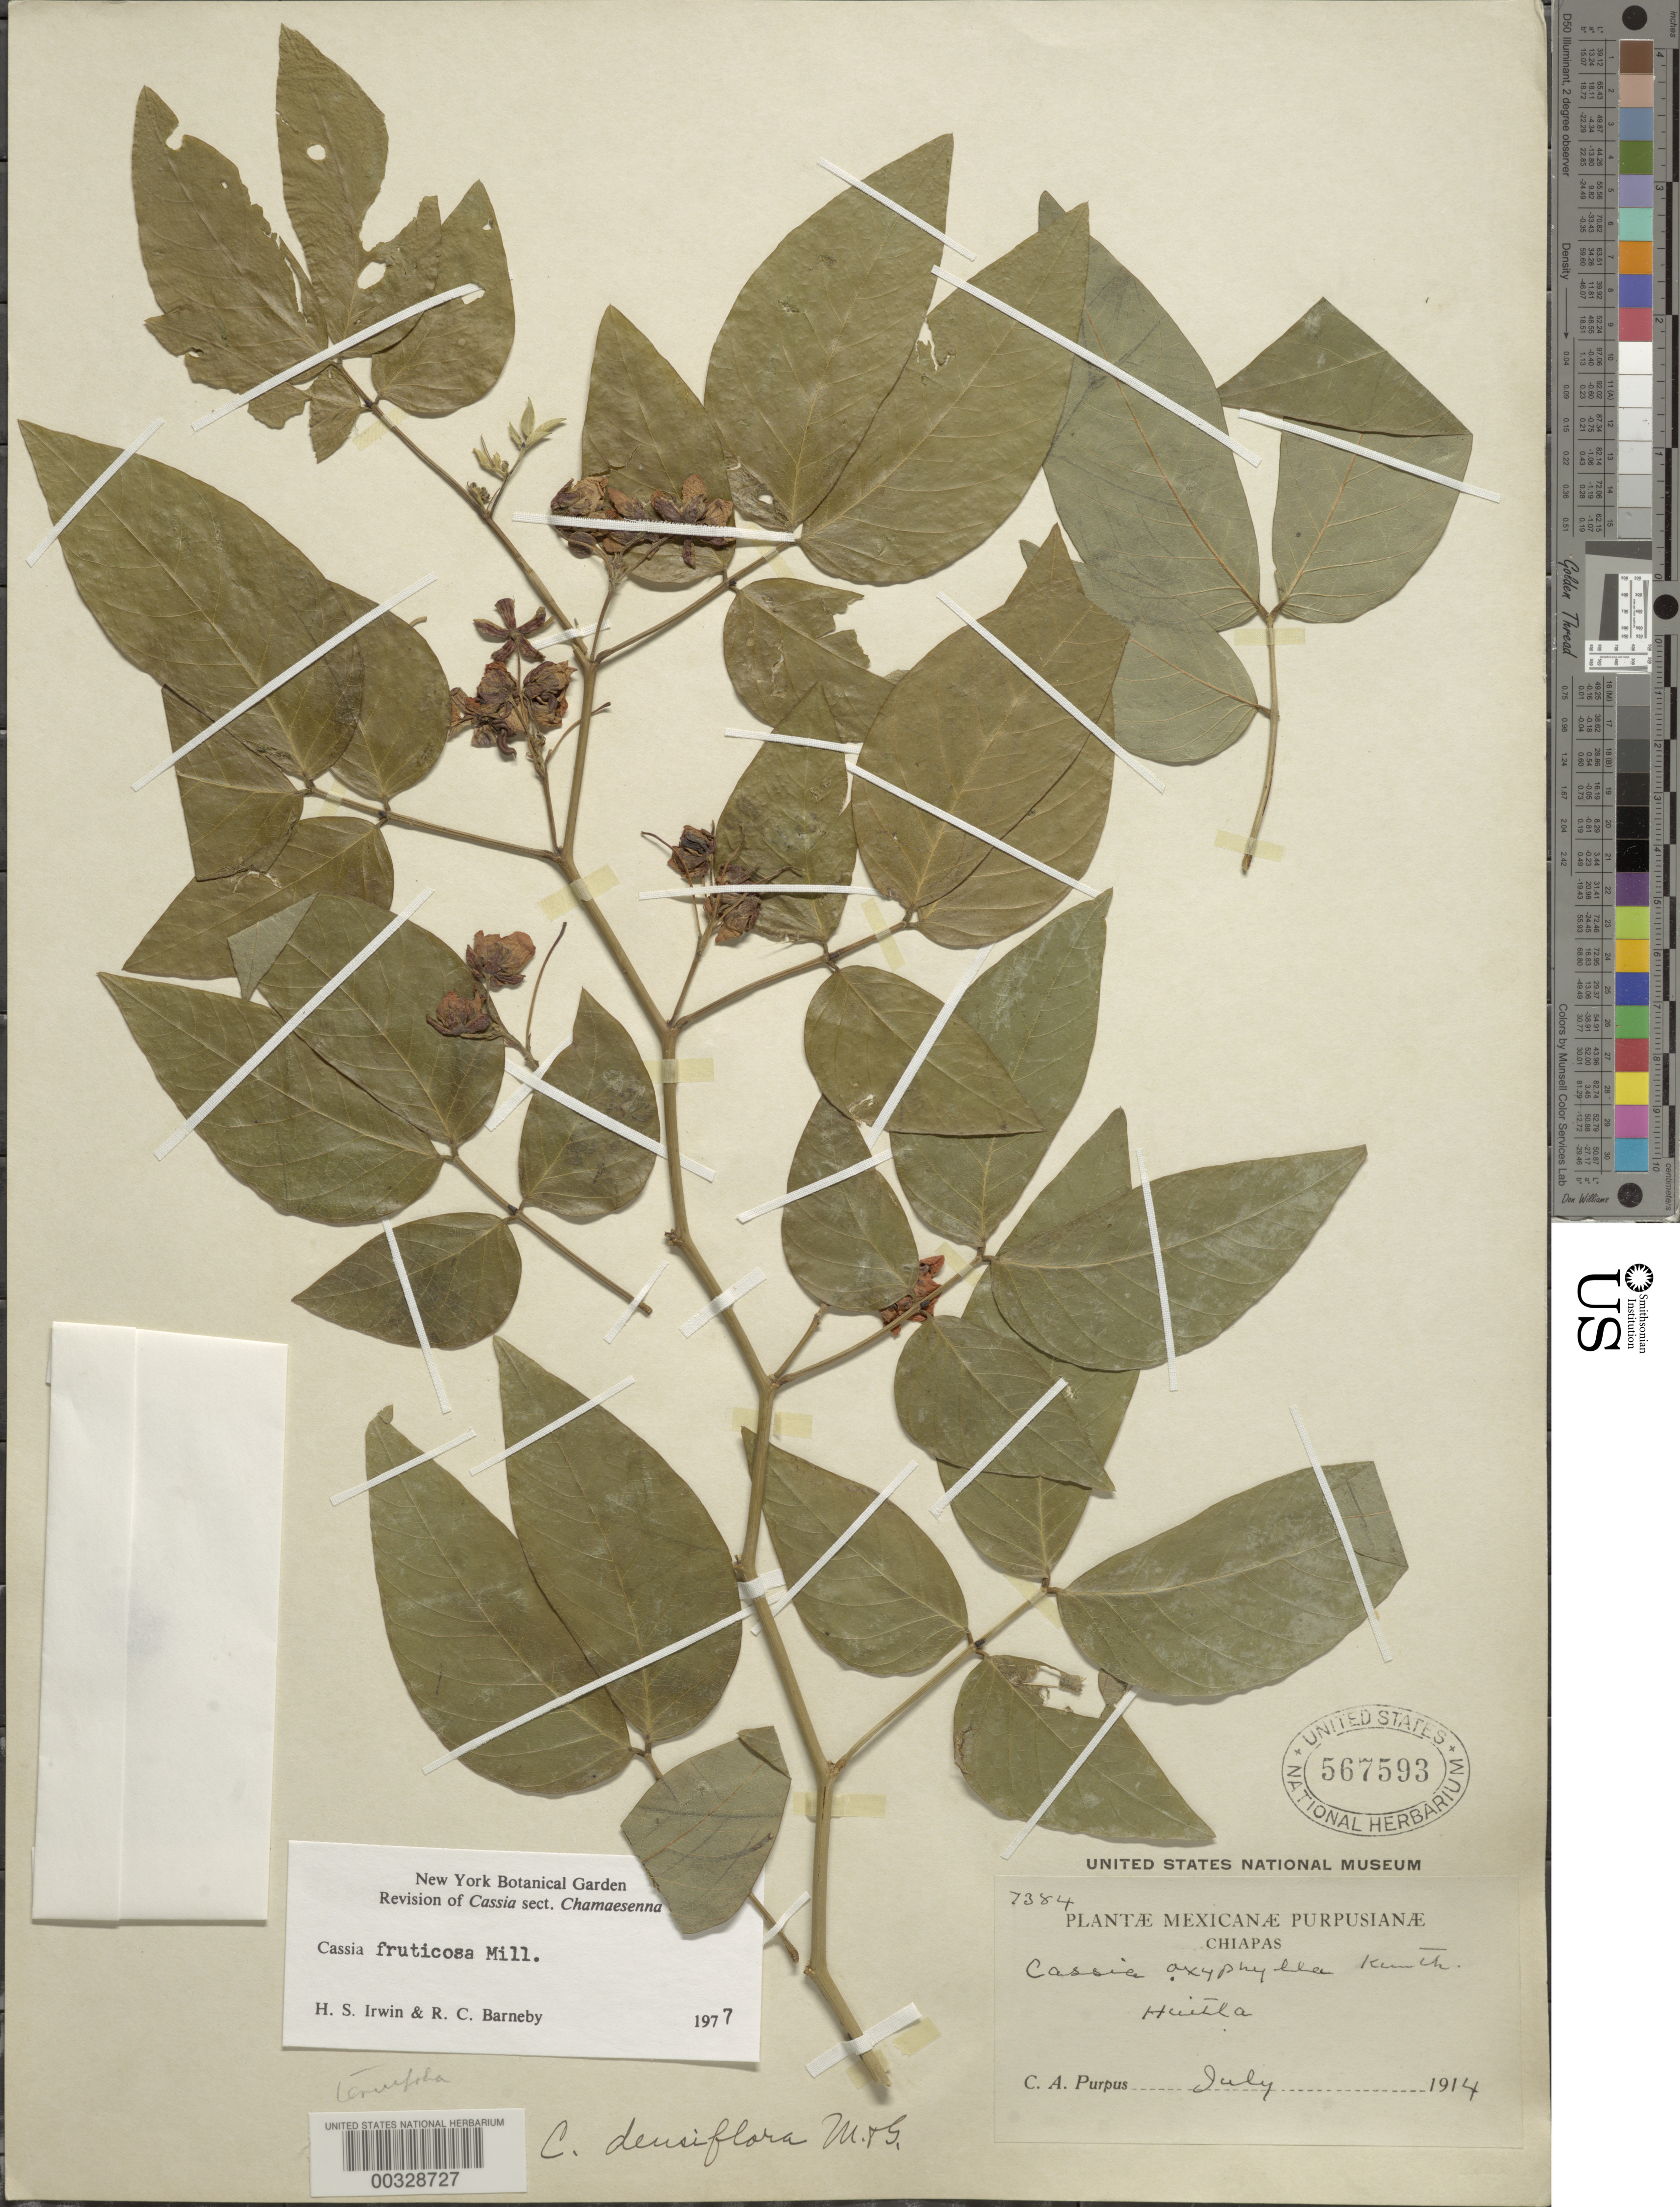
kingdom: Plantae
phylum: Tracheophyta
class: Magnoliopsida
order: Fabales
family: Fabaceae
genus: Senna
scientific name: Senna fruticosa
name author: (Benth.) H.S. Irwin & Barneby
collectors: C. A. Purpus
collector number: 7384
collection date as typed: Jul 1914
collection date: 1914-07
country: Mexico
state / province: Chiapas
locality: Huitla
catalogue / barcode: US 567593